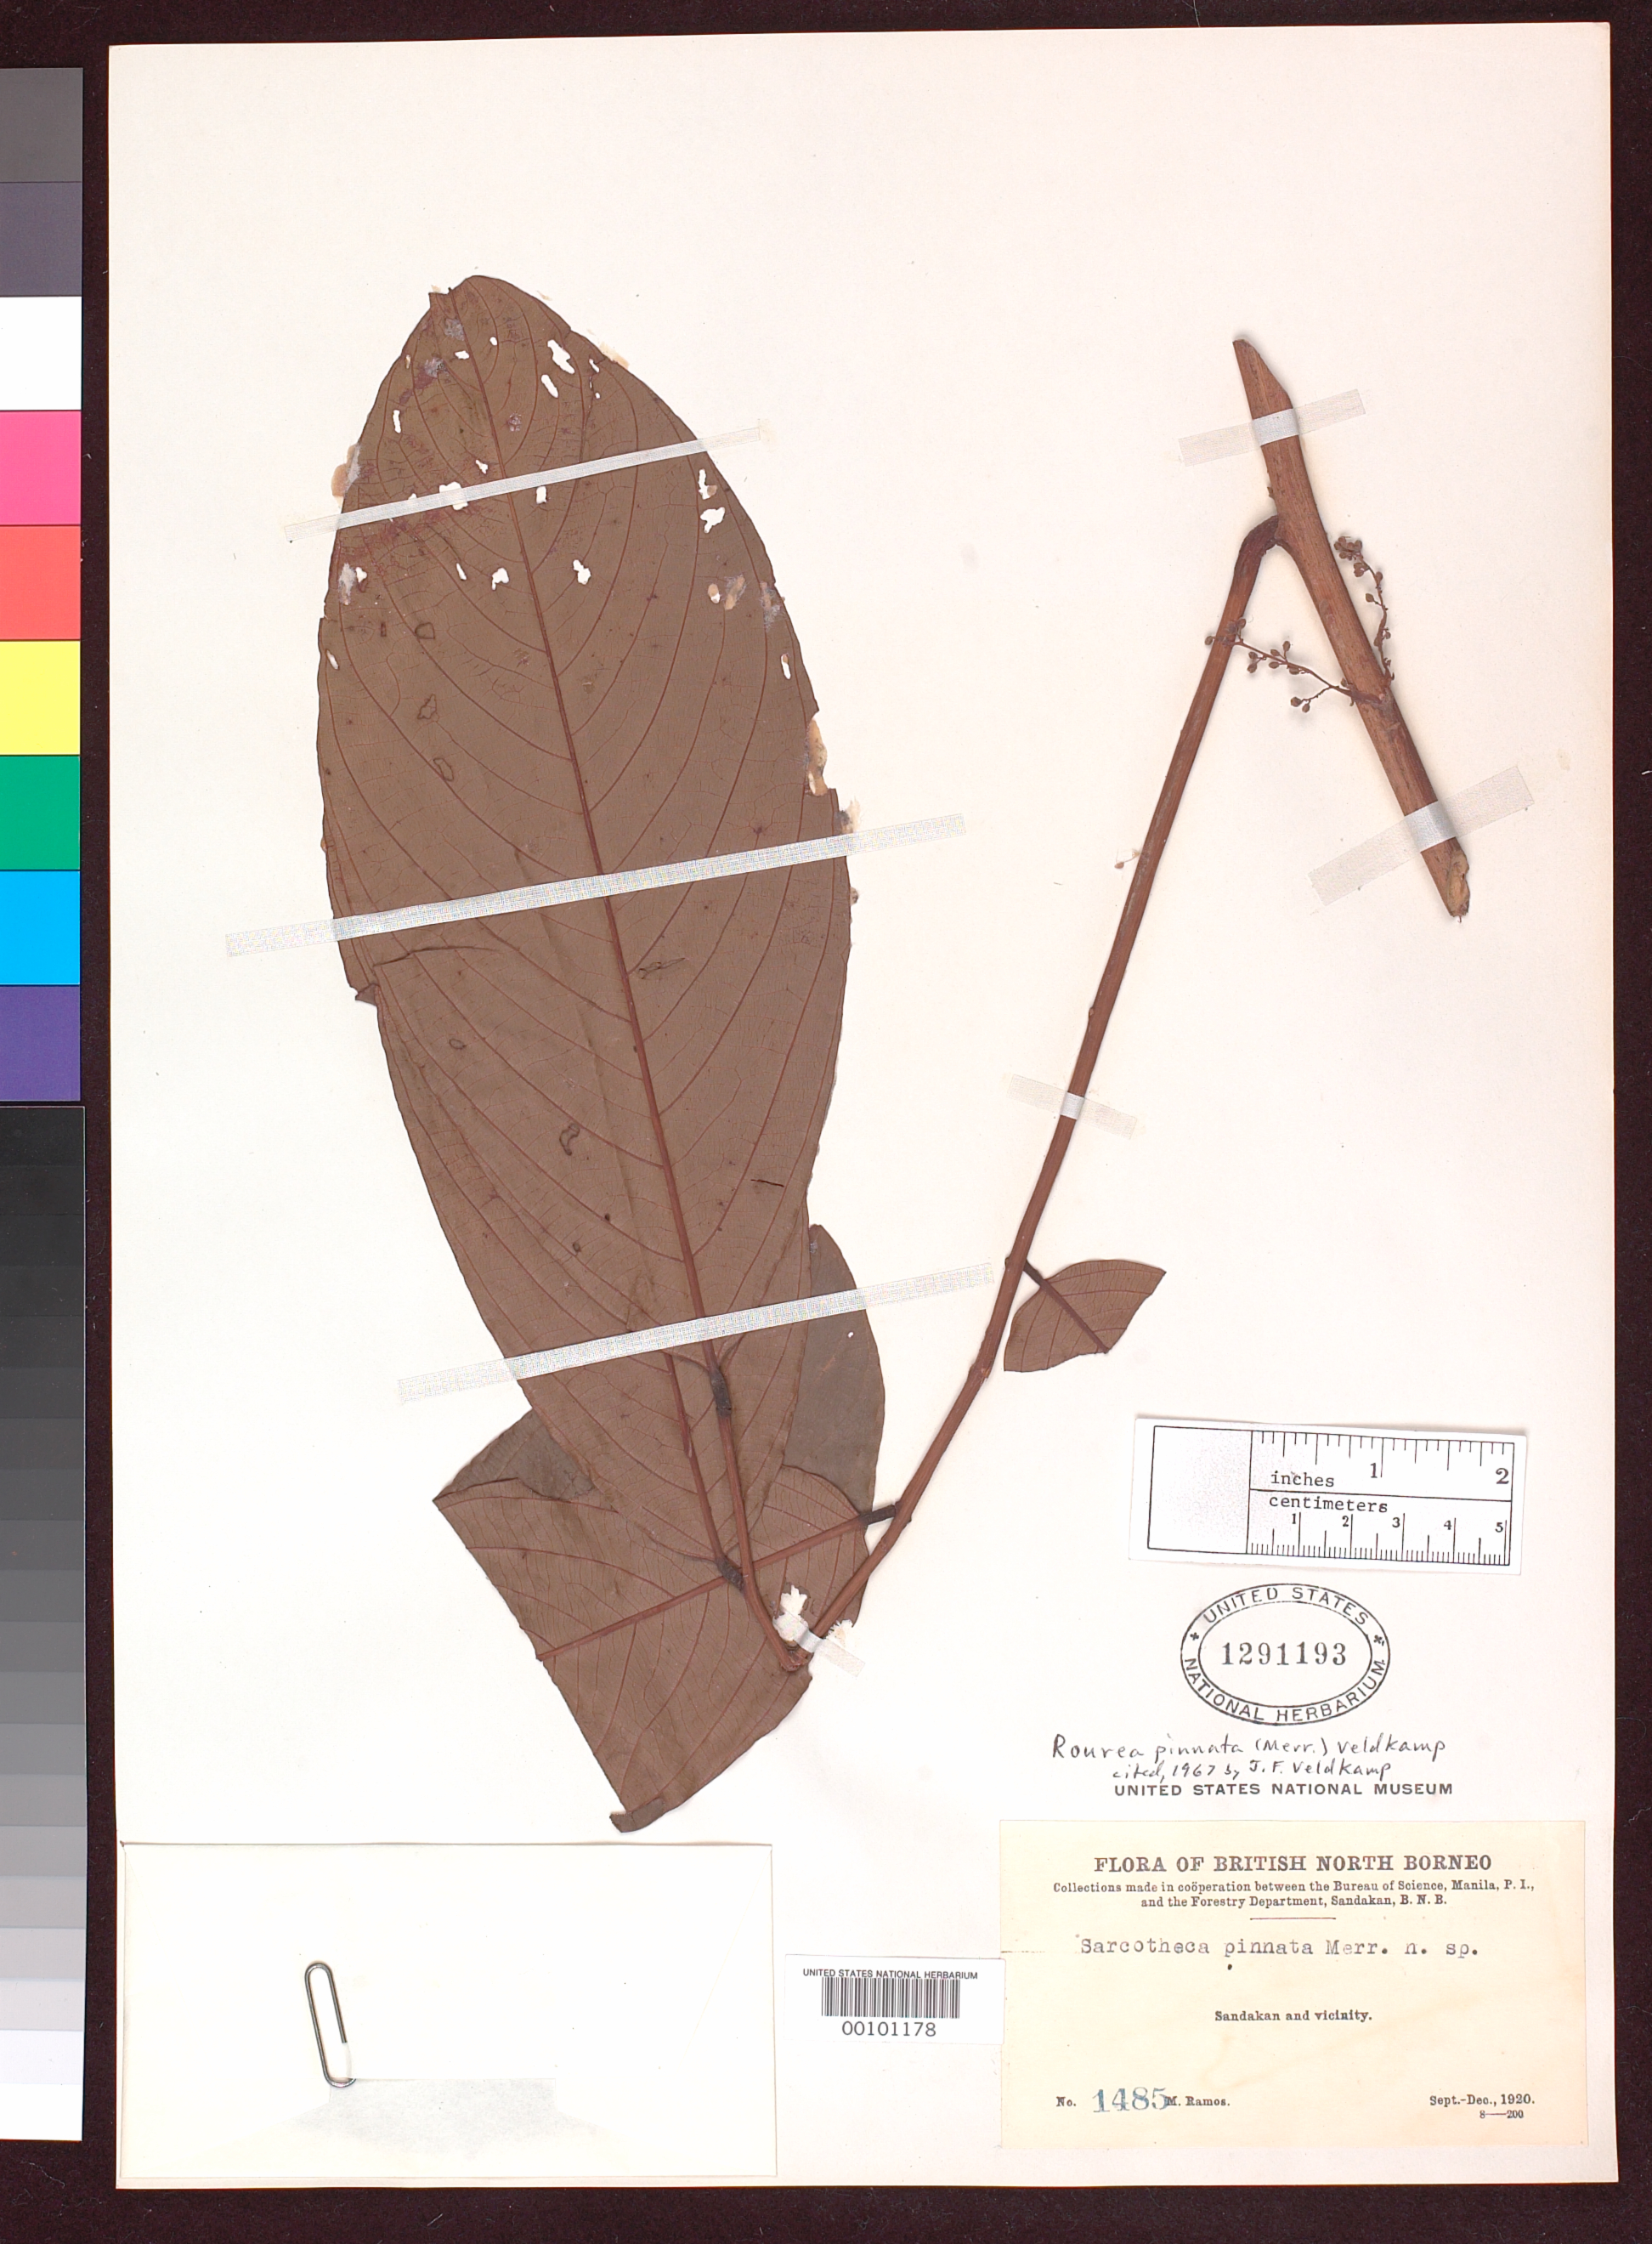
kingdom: Plantae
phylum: Tracheophyta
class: Magnoliopsida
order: Oxalidales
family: Oxalidaceae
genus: Sarcotheca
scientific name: Sarcotheca pinnata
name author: Merr.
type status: Type Collection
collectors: M. Ramos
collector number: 1485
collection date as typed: Sep 1920 to -- Dec 1920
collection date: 1920-09/1920-12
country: Malaysia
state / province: Sabah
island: Borneo Island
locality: Sandakan & vicinity.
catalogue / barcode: US 1291193